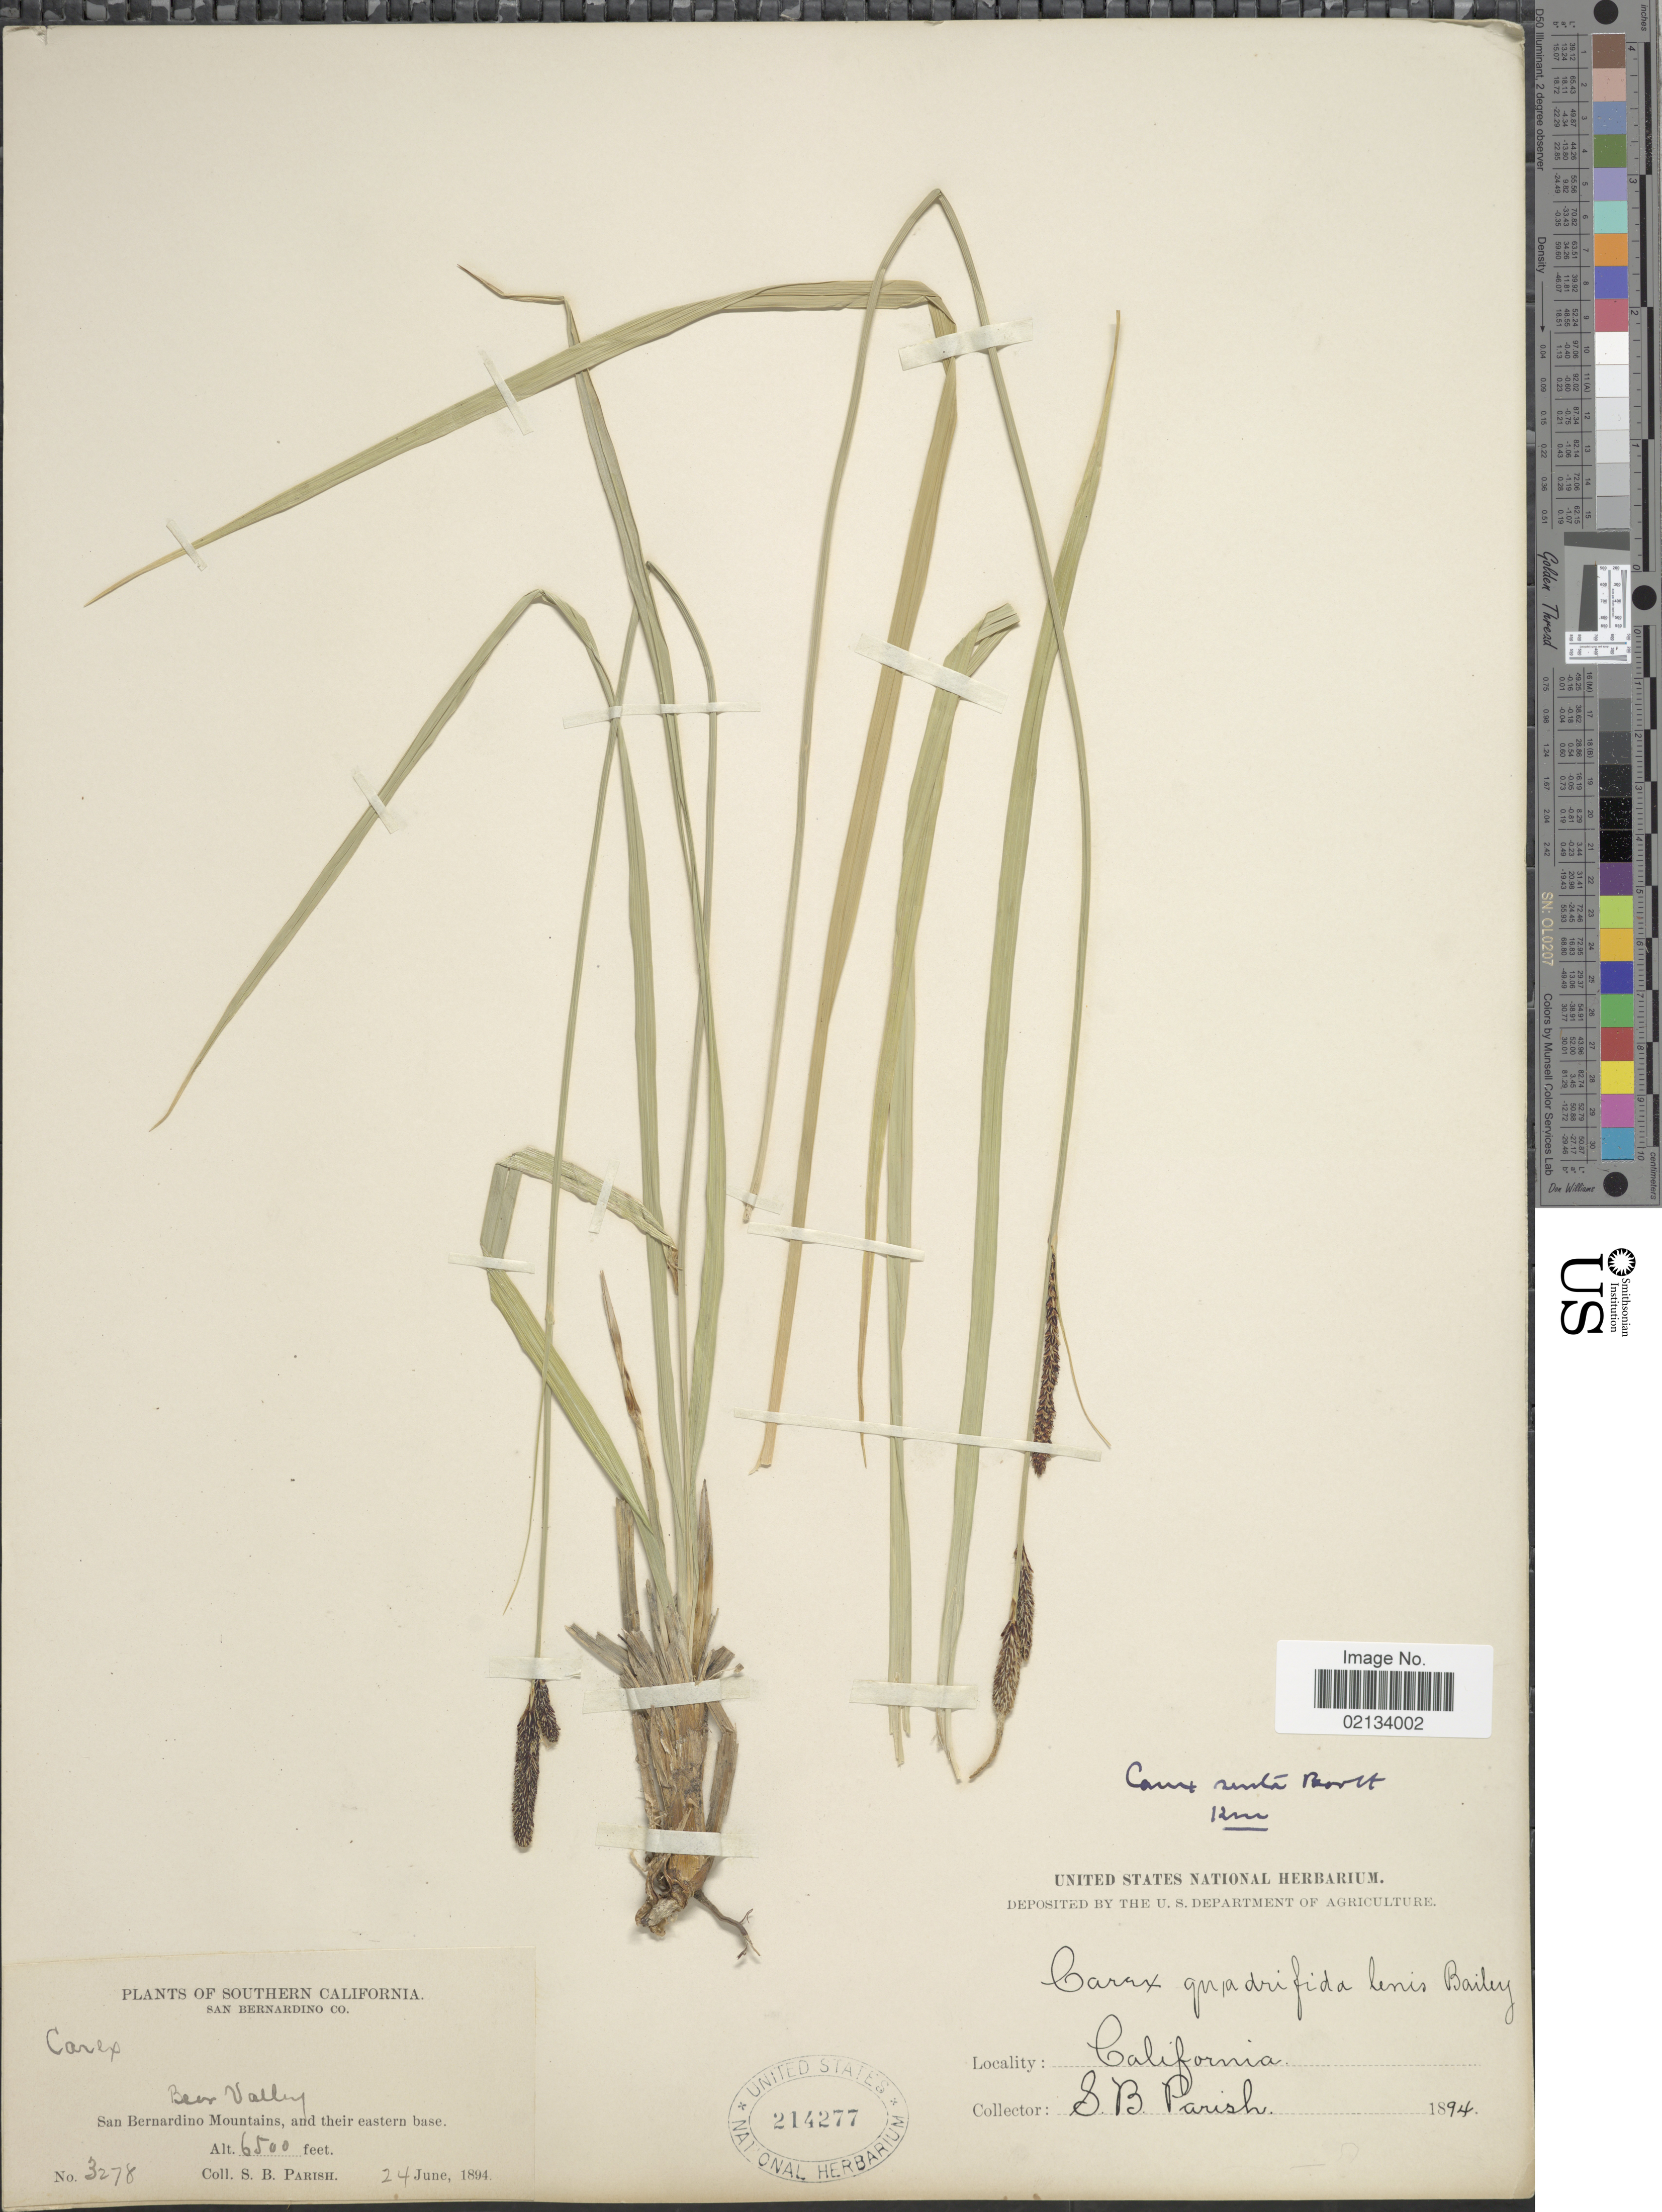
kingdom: Plantae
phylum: Tracheophyta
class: Liliopsida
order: Poales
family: Cyperaceae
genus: Carex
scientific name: Carex senta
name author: Boott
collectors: S. B. Parish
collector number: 3278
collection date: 1894-06-24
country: United States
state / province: California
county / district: San Bernardino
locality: Southern Carlifornia, San Bernardino Co., Bear Valley, San Bernardino Mountains, and their eastern base.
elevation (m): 1981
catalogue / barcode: US 214277